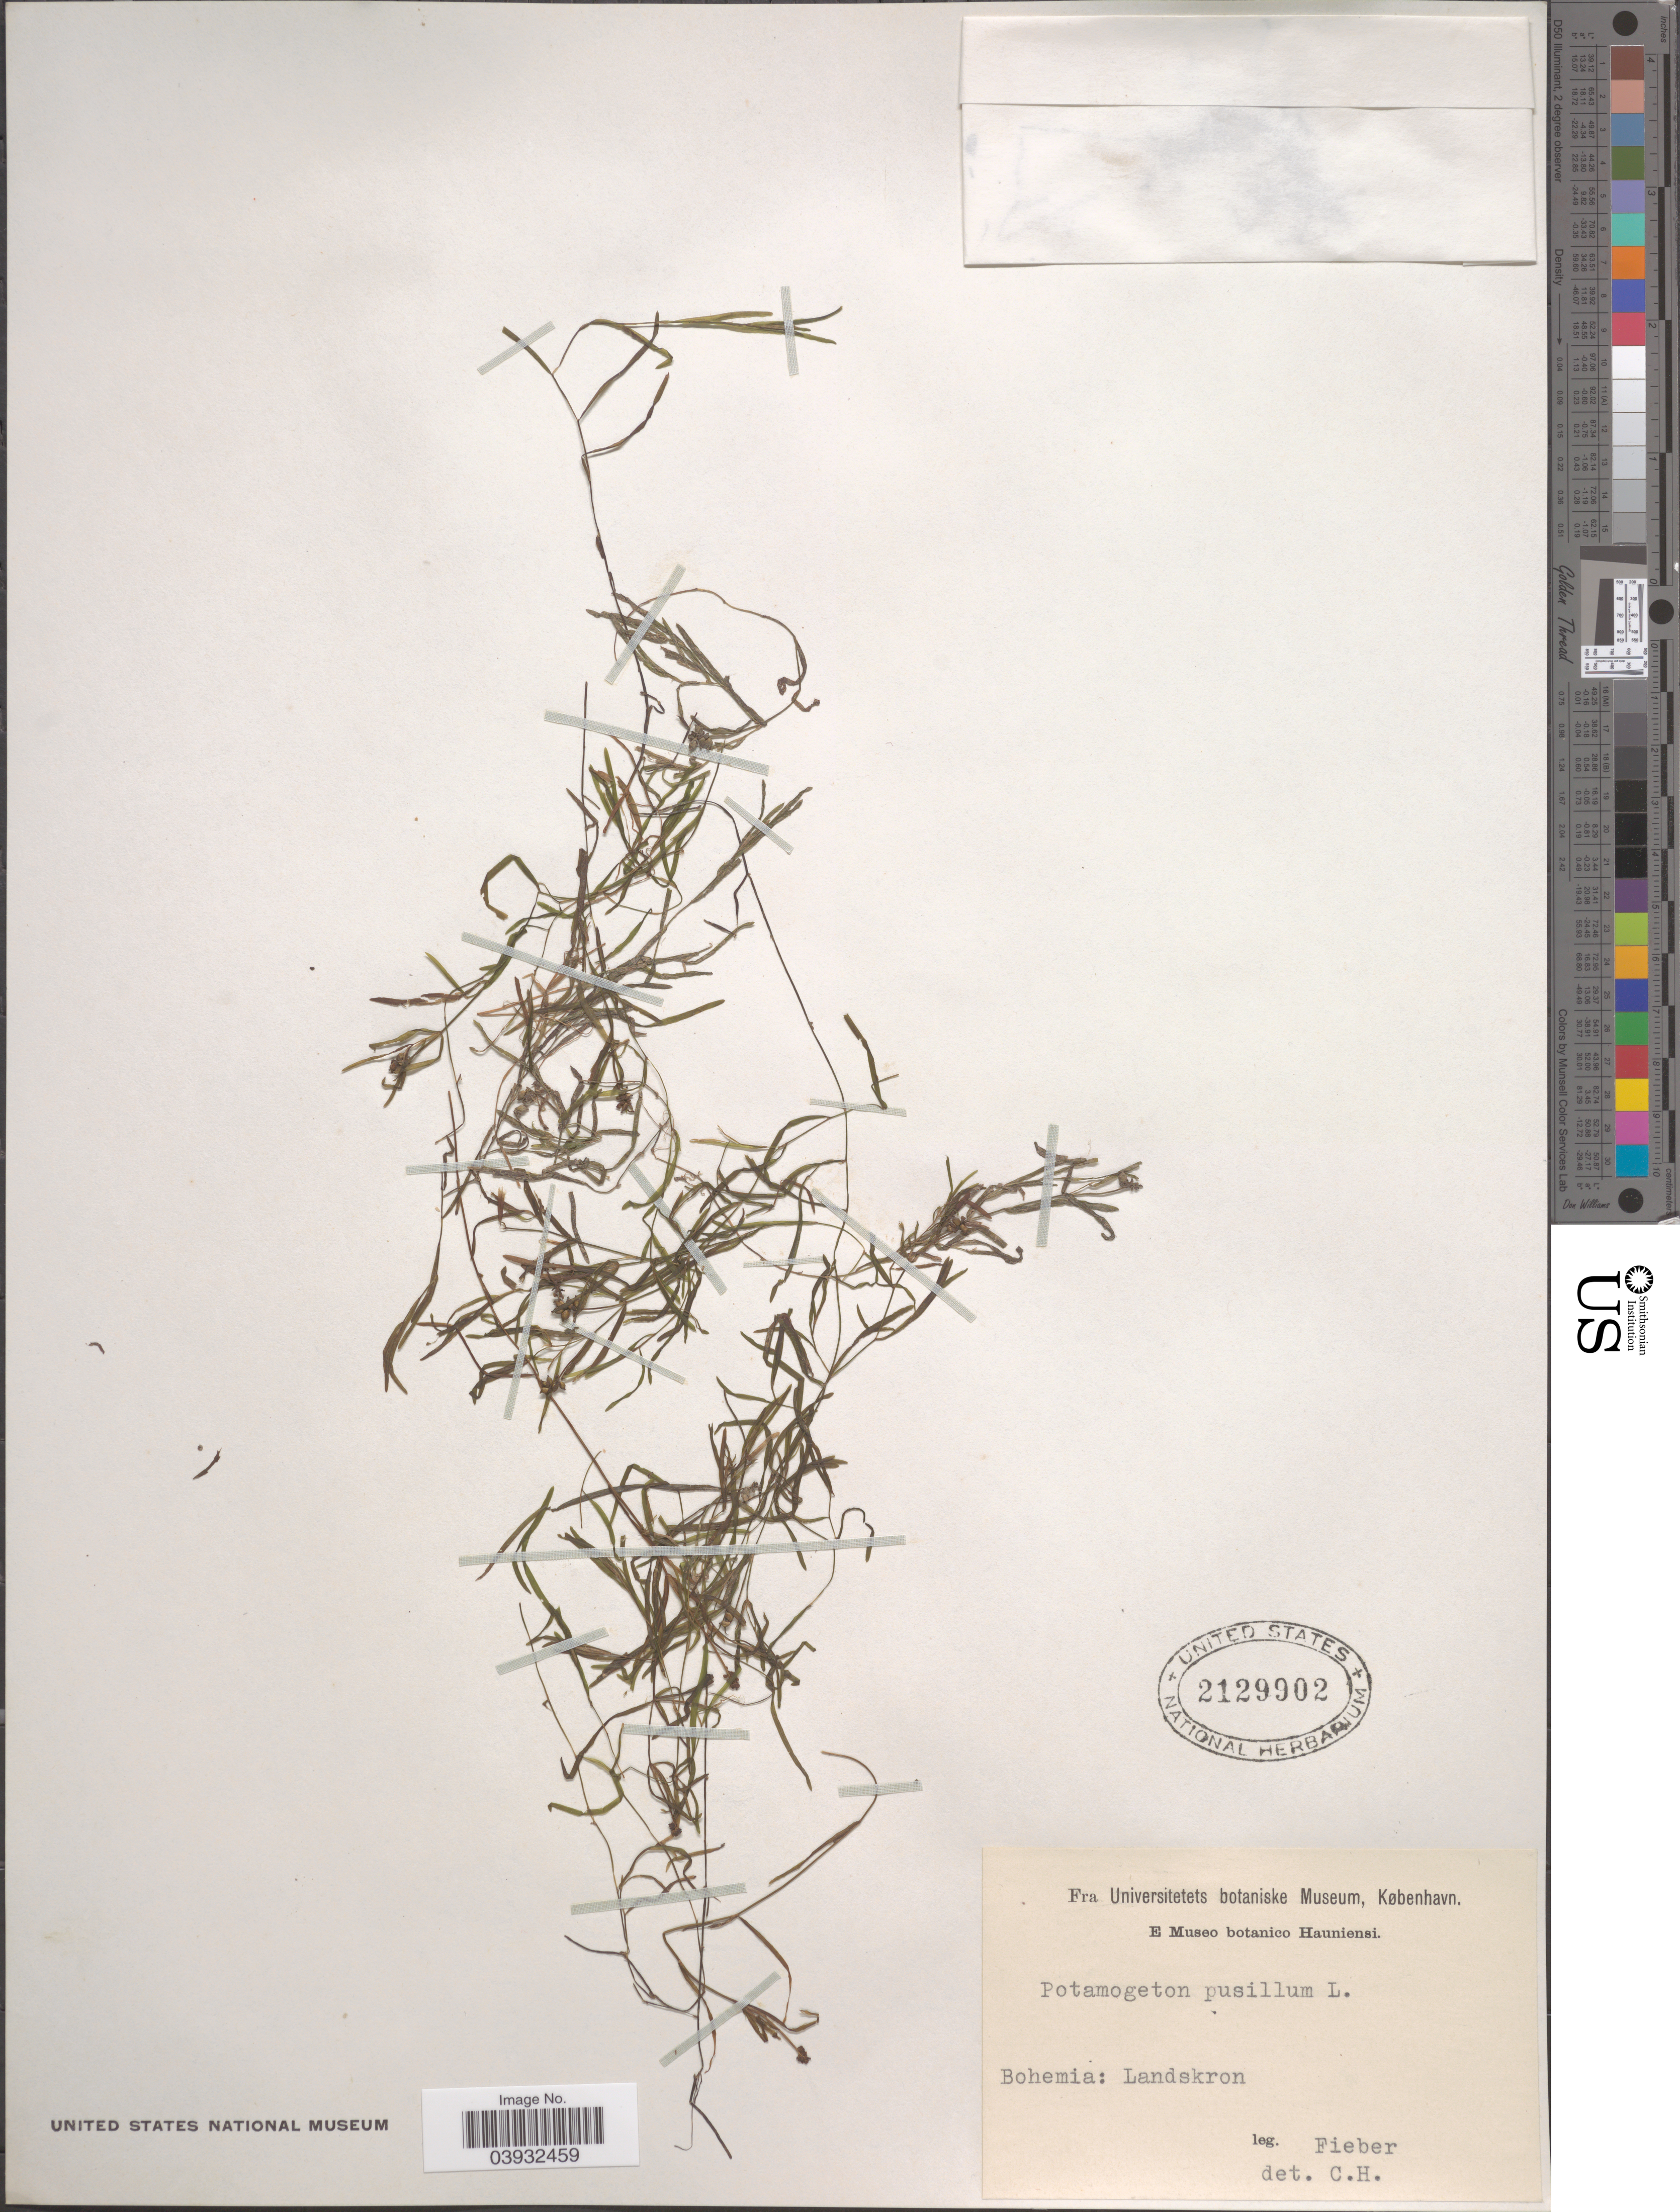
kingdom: Plantae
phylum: Tracheophyta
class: Liliopsida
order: Alismatales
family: Potamogetonaceae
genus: Potamogeton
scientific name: Potamogeton pusillus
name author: L.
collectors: Fieber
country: Czechia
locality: Bohemia: Landskron.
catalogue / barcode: US 2129902